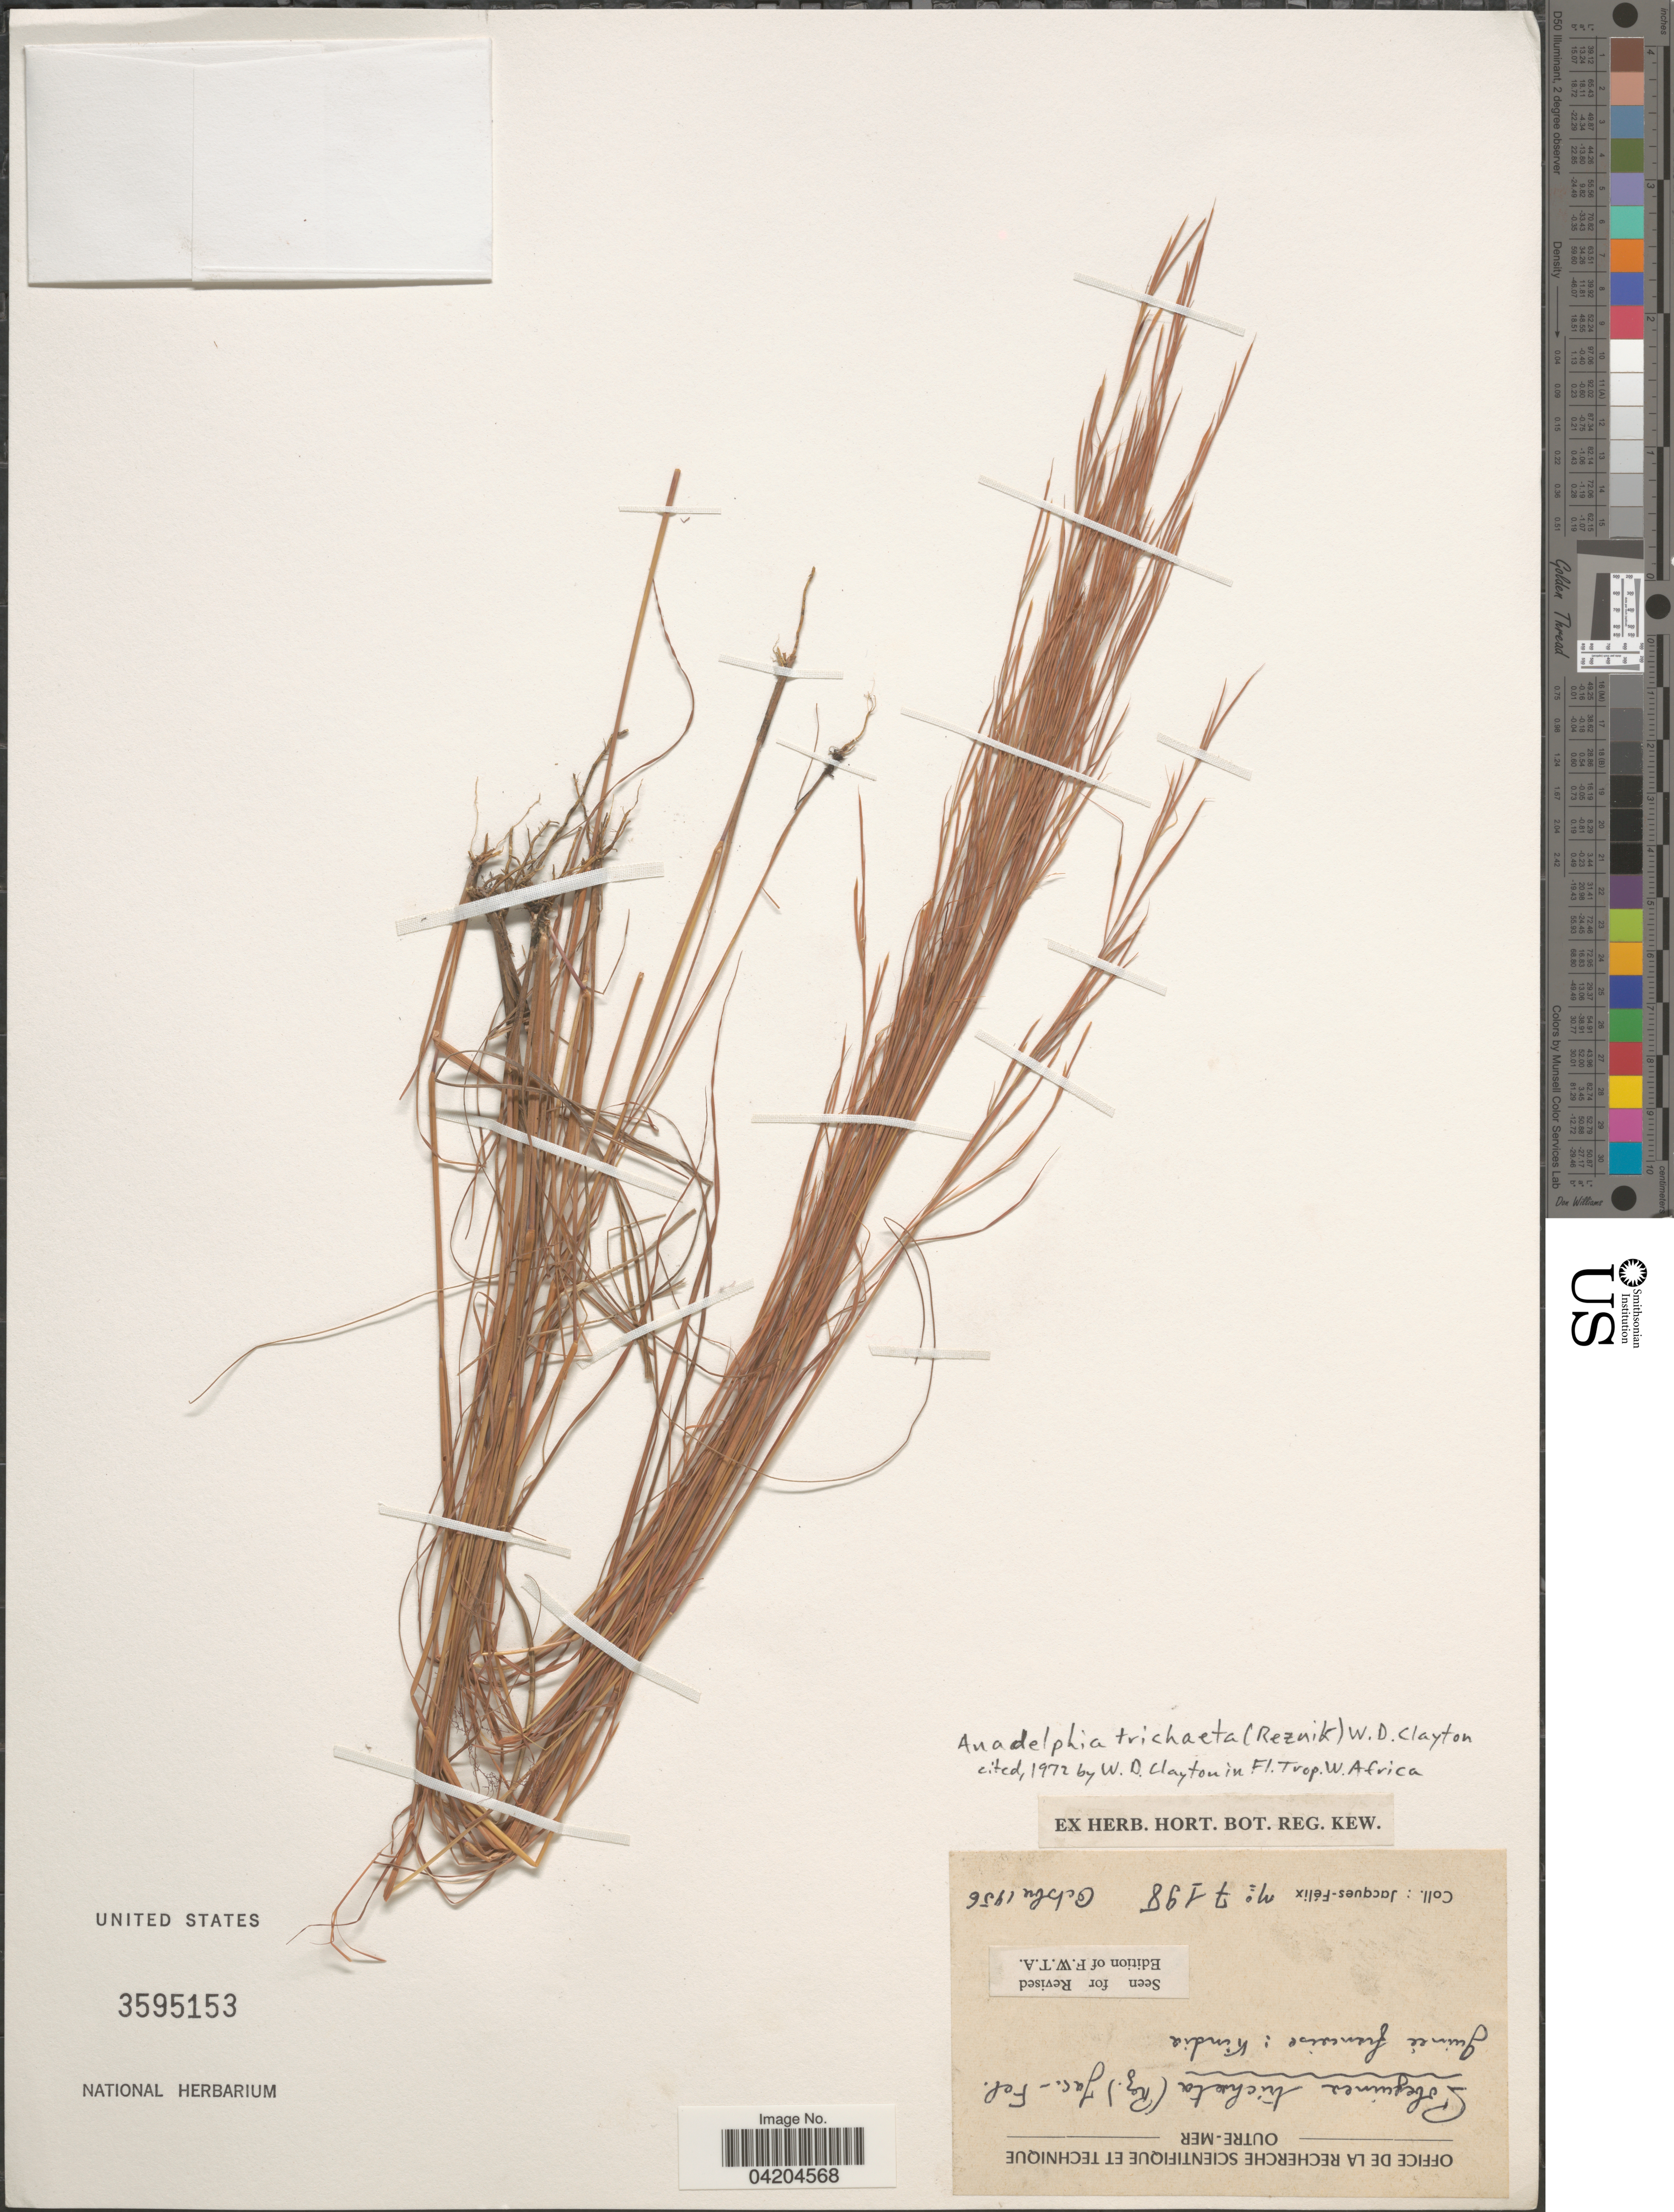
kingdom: Plantae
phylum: Tracheophyta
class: Liliopsida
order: Poales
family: Poaceae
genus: Anadelphia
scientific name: Anadelphia trichaeta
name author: (Reznik) Clayton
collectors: Jacques-Félix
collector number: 7198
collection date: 1956-10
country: Guinea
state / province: Kindia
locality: Guinée francaise.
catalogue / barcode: US 3595153